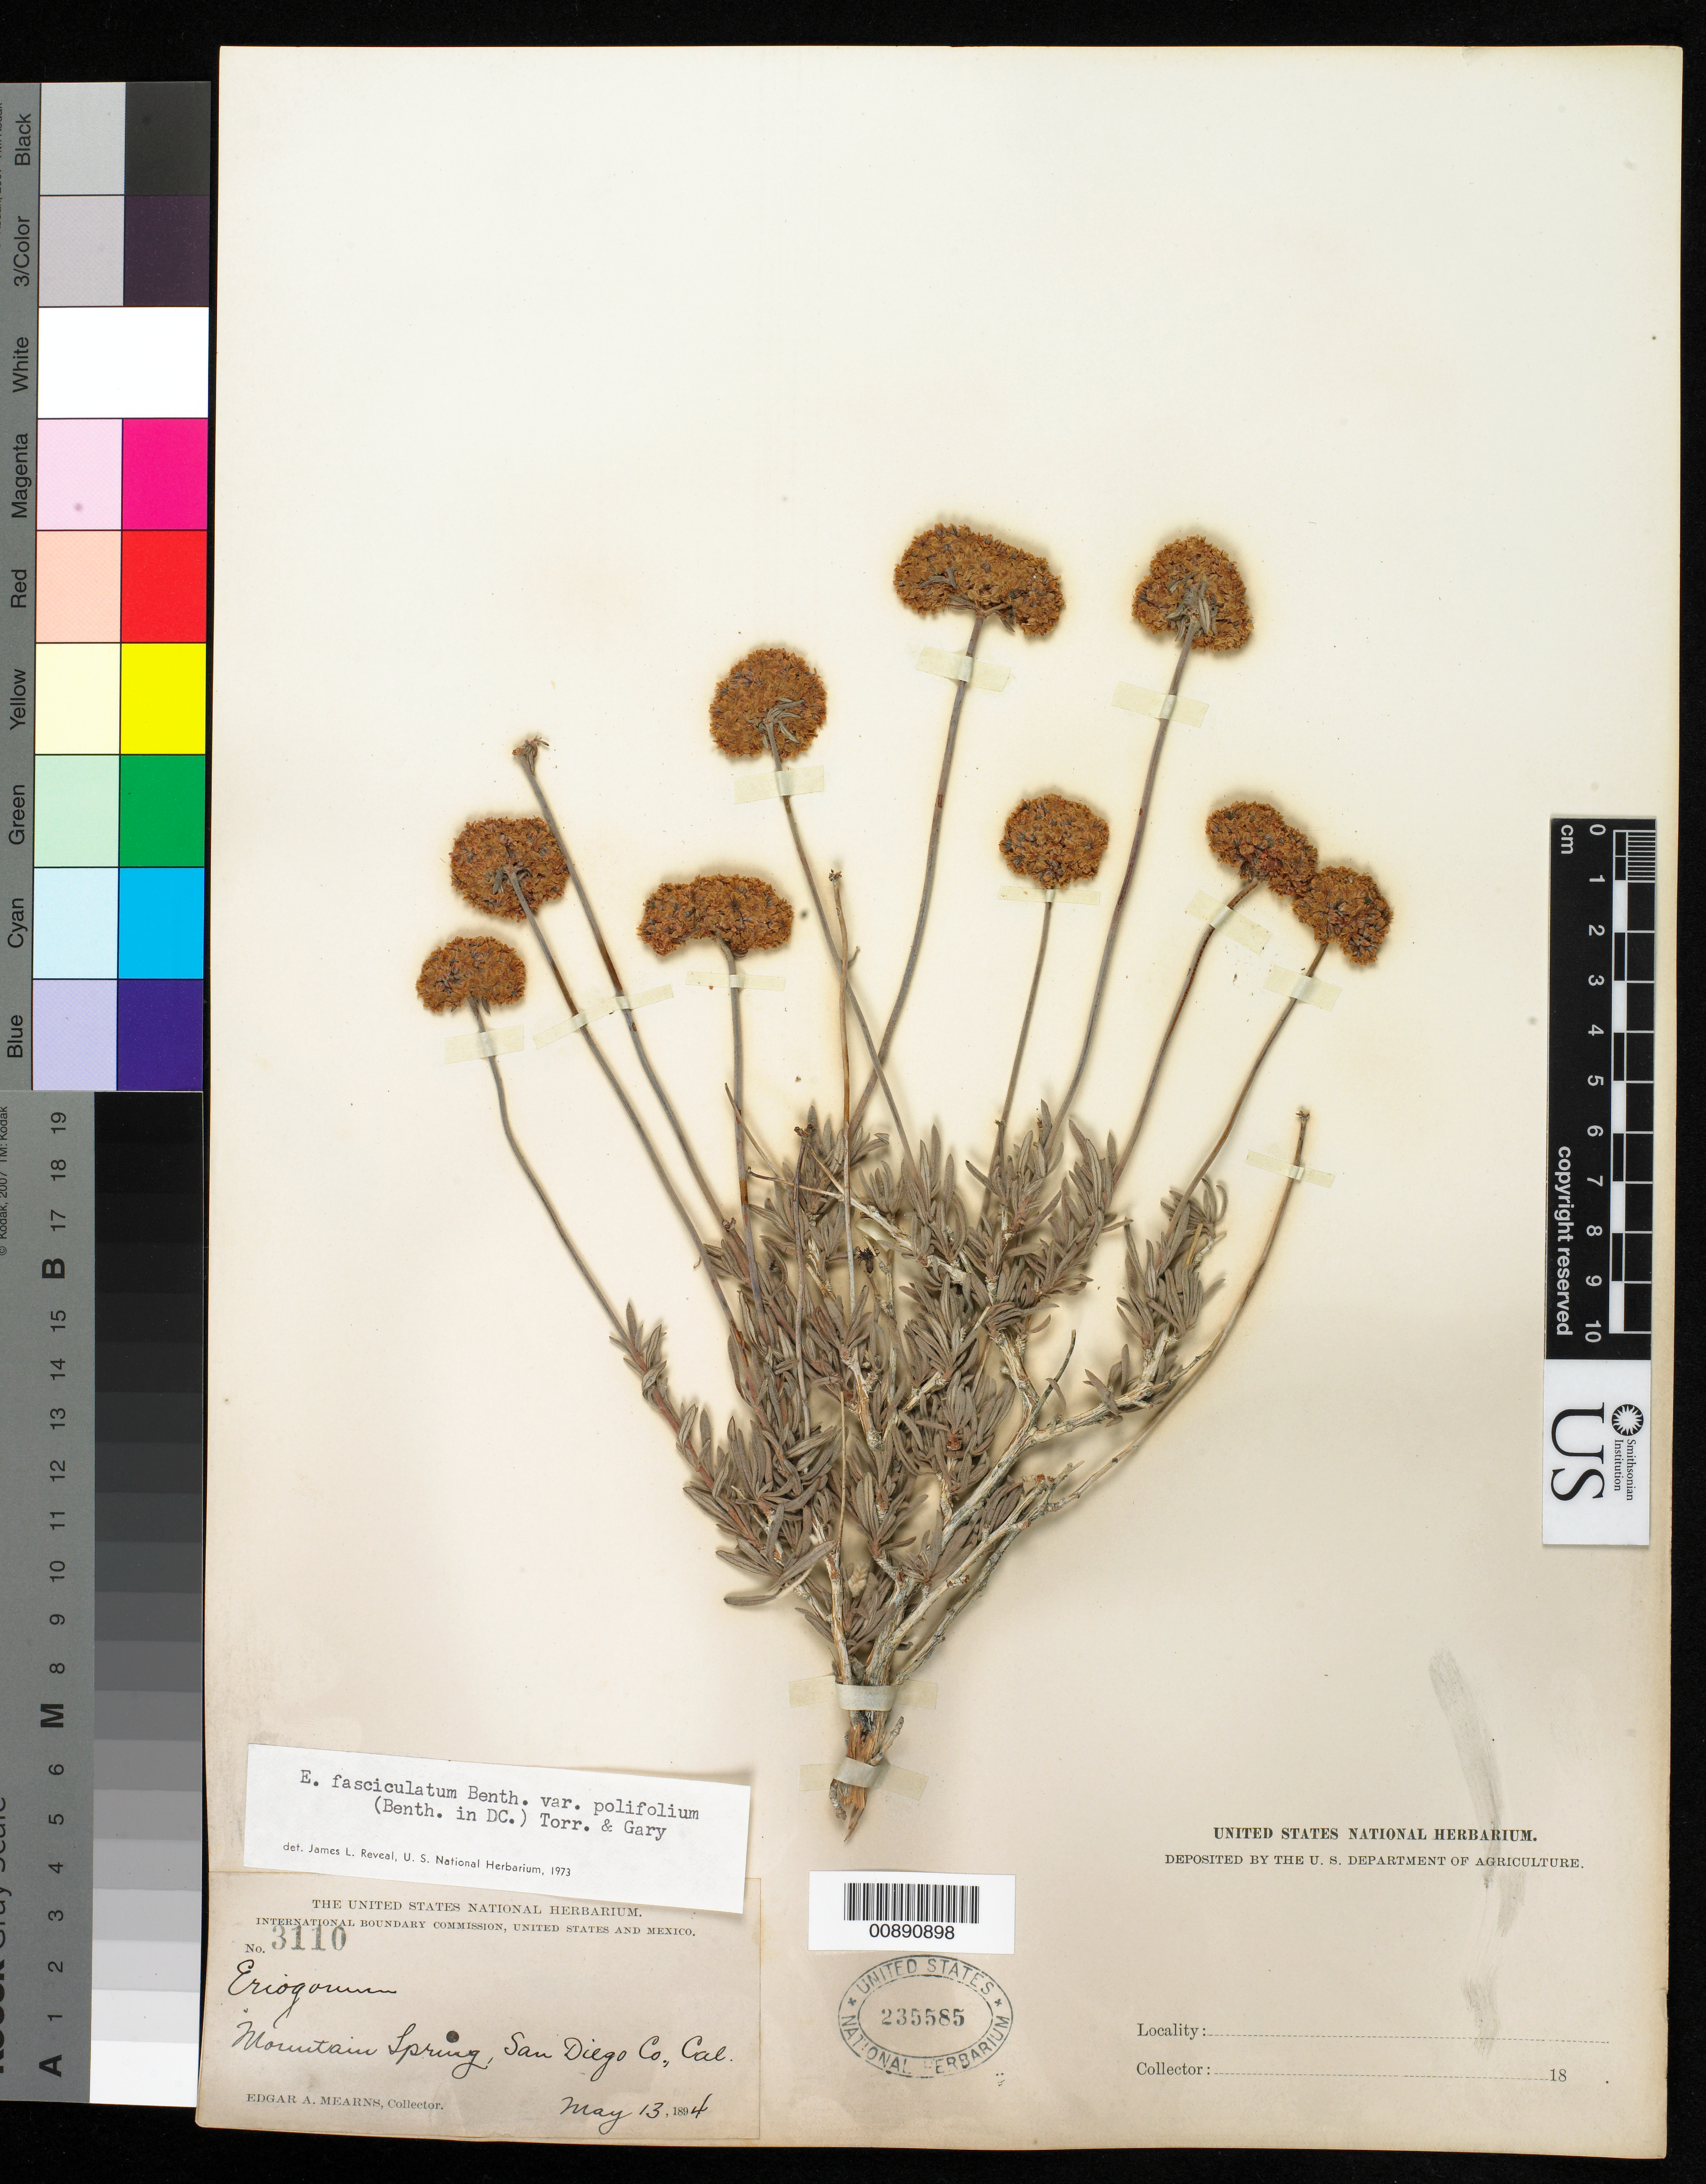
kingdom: Plantae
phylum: Tracheophyta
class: Magnoliopsida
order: Caryophyllales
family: Polygonaceae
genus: Eriogonum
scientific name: Eriogonum fasciculatum var. polifolium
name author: (Benth.) Torr. & A. Gray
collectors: E. A. Mearns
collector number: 3110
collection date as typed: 13 May 1894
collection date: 1894-05-13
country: United States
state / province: California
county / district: San Diego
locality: Mountain Spring, San Diego County, California.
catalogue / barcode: US 235585